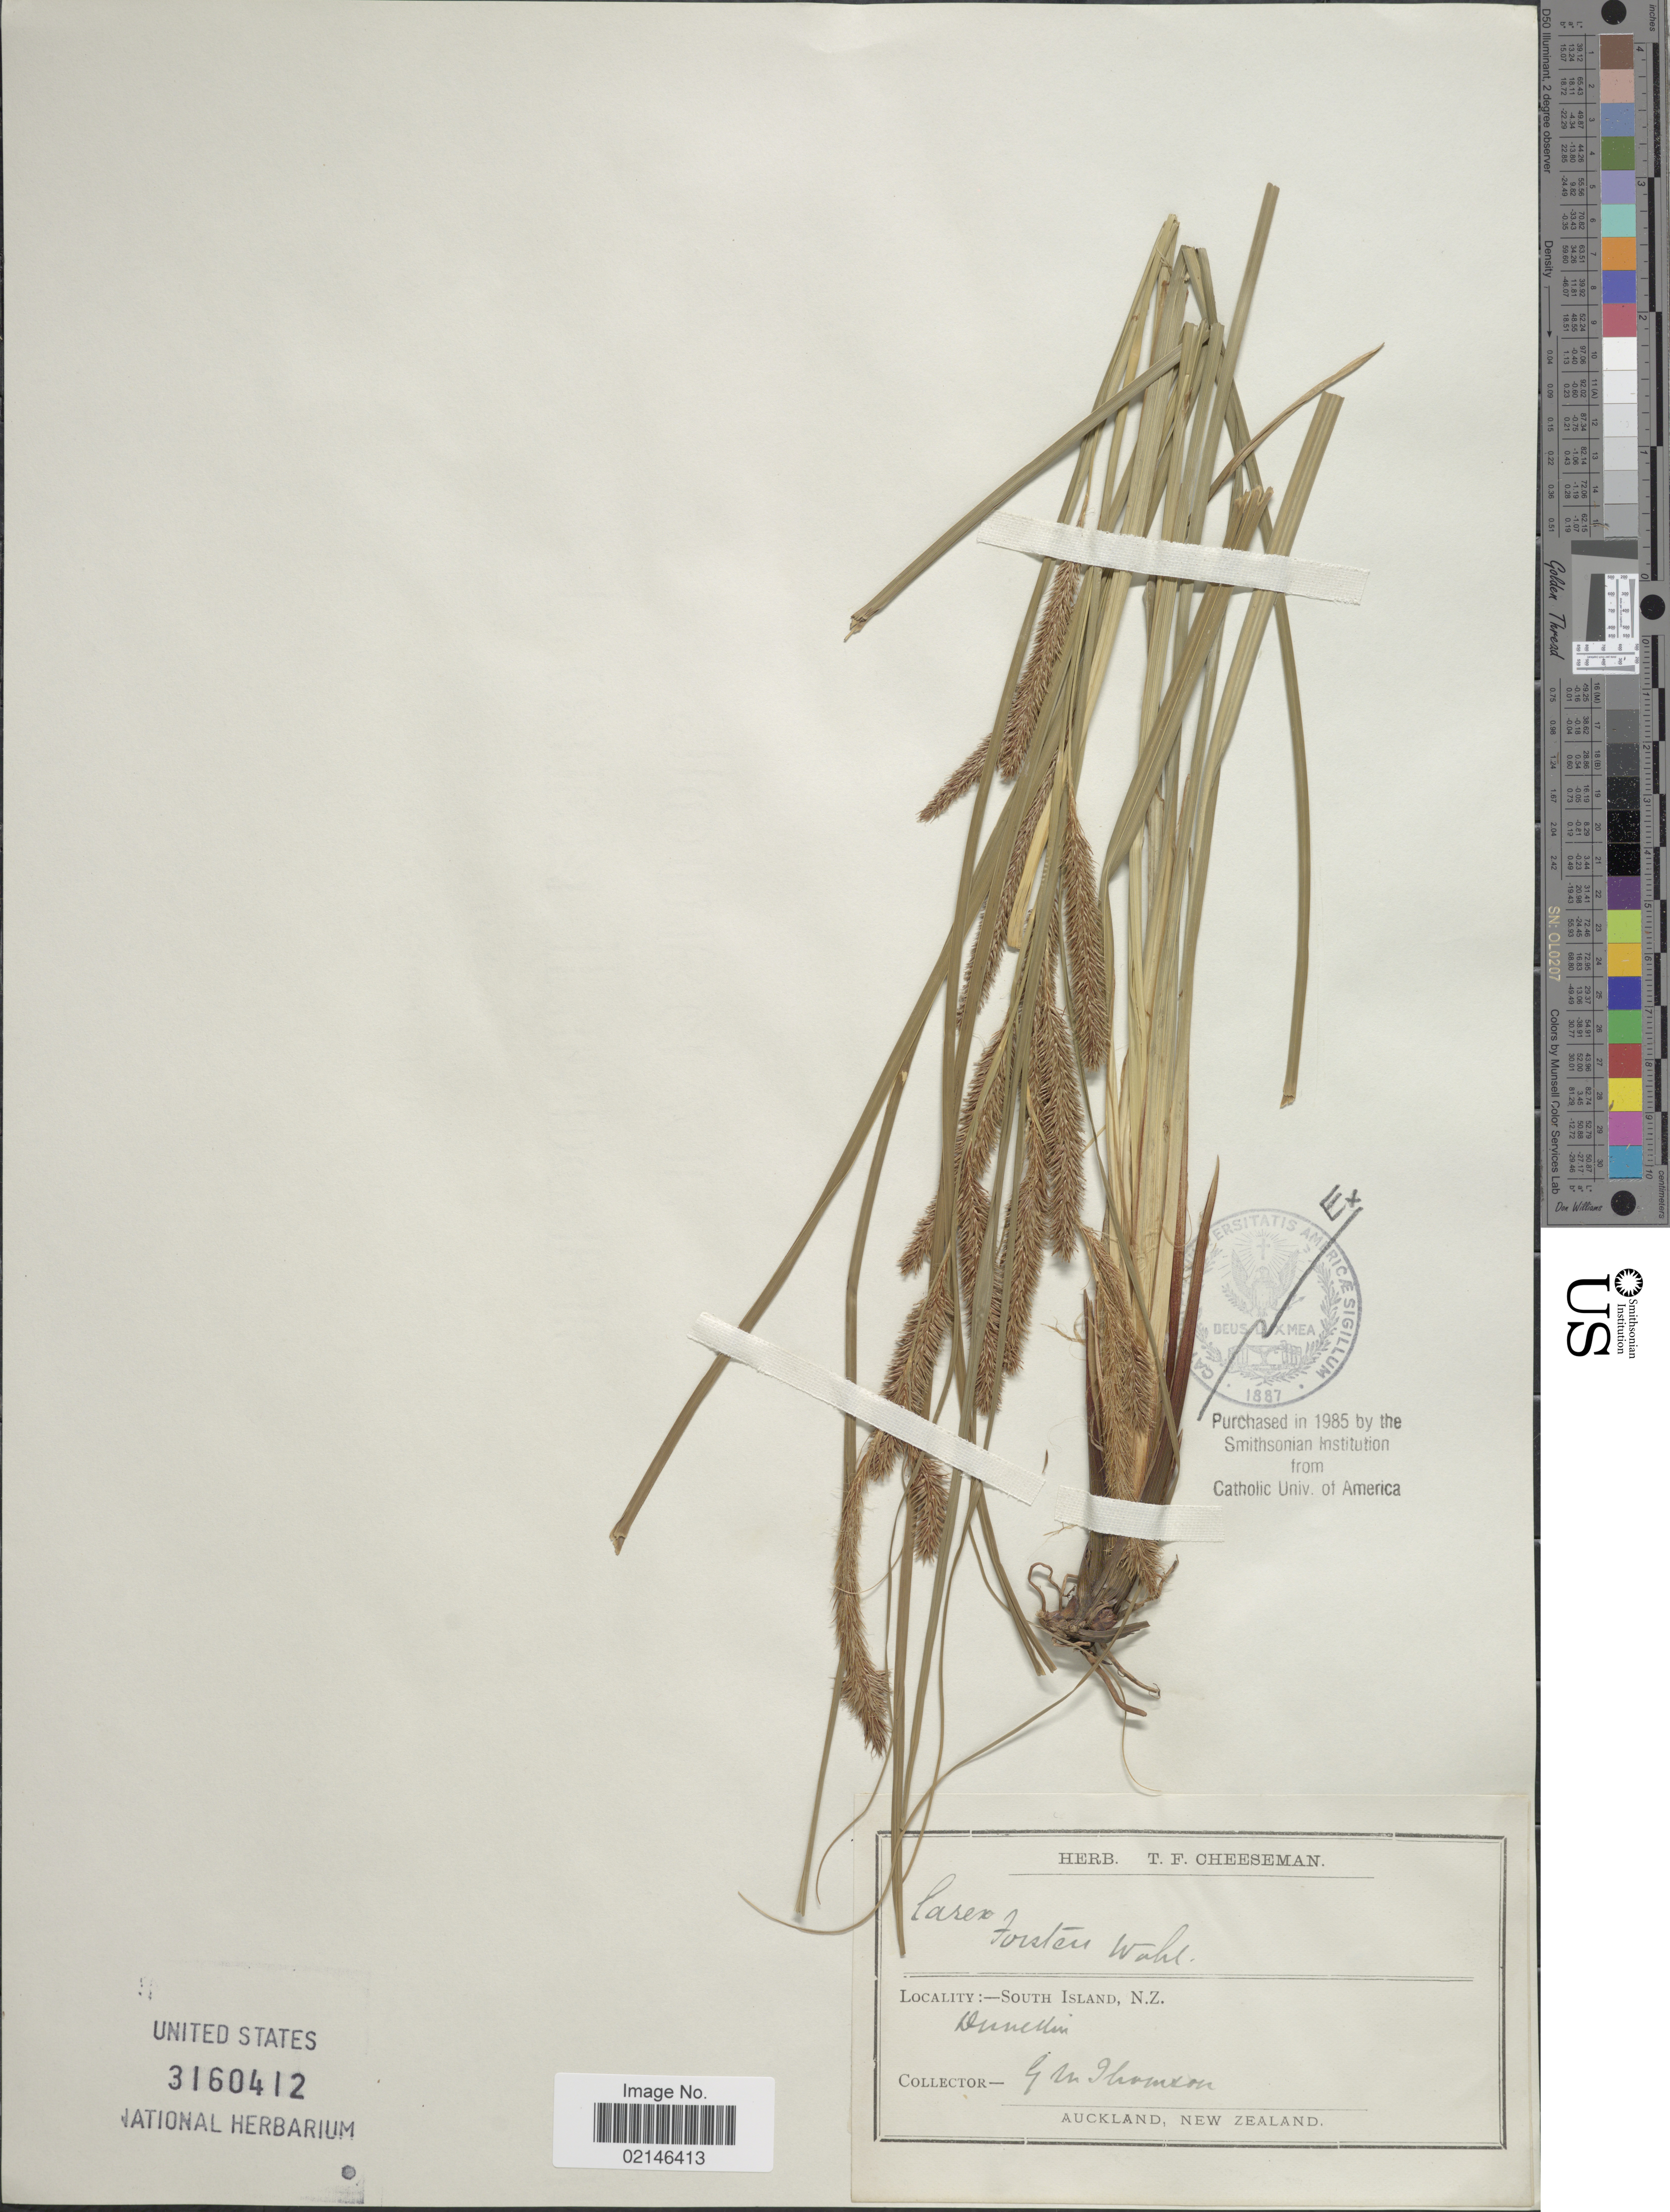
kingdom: Plantae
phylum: Tracheophyta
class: Liliopsida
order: Poales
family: Cyperaceae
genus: Carex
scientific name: Carex forsteri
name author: Wahlenb.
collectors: G. M. Thomson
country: New Zealand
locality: South Island, Dunedin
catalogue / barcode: US 3160412